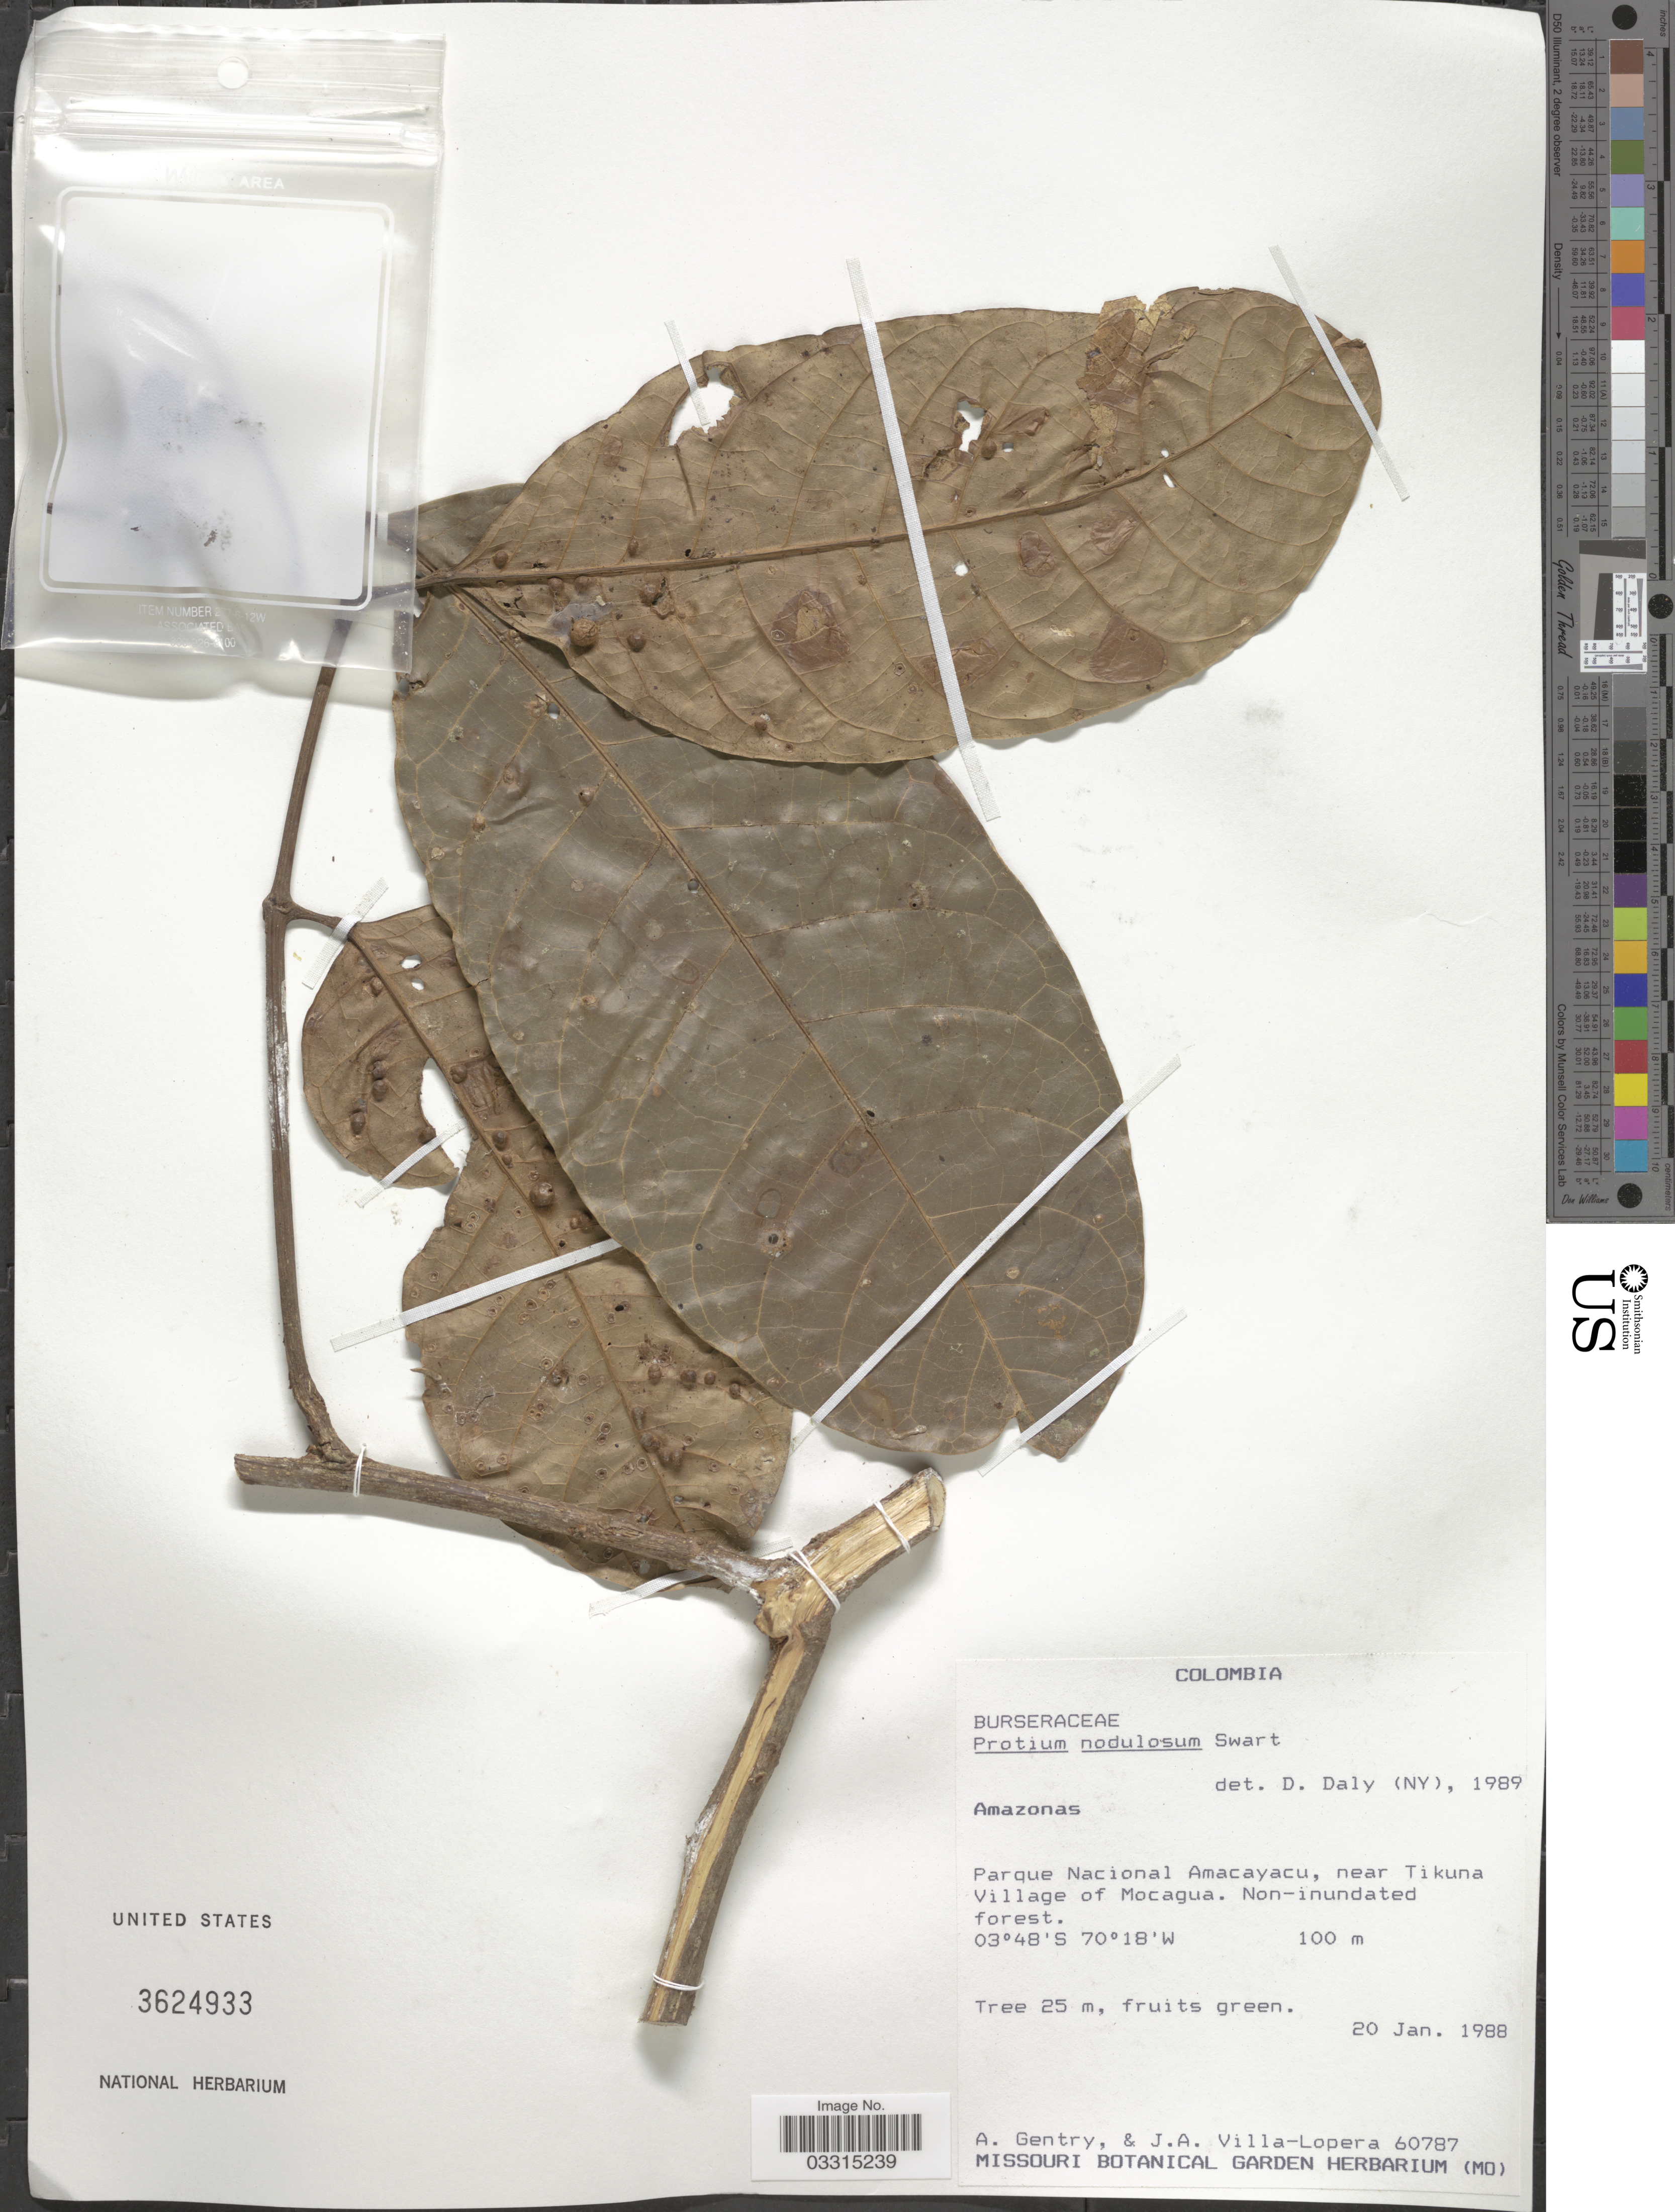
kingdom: Plantae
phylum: Tracheophyta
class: Magnoliopsida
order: Sapindales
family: Burseraceae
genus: Protium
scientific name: Protium nodulosum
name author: Swart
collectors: A. H. Gentry & J. Villa-Lopera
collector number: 60787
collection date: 1988-01-20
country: Colombia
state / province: Amazônas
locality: Parque Nacional amacayacu, near Tikuna Village of Mocagua. Non-inundated forest.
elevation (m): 100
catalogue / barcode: US 3624933